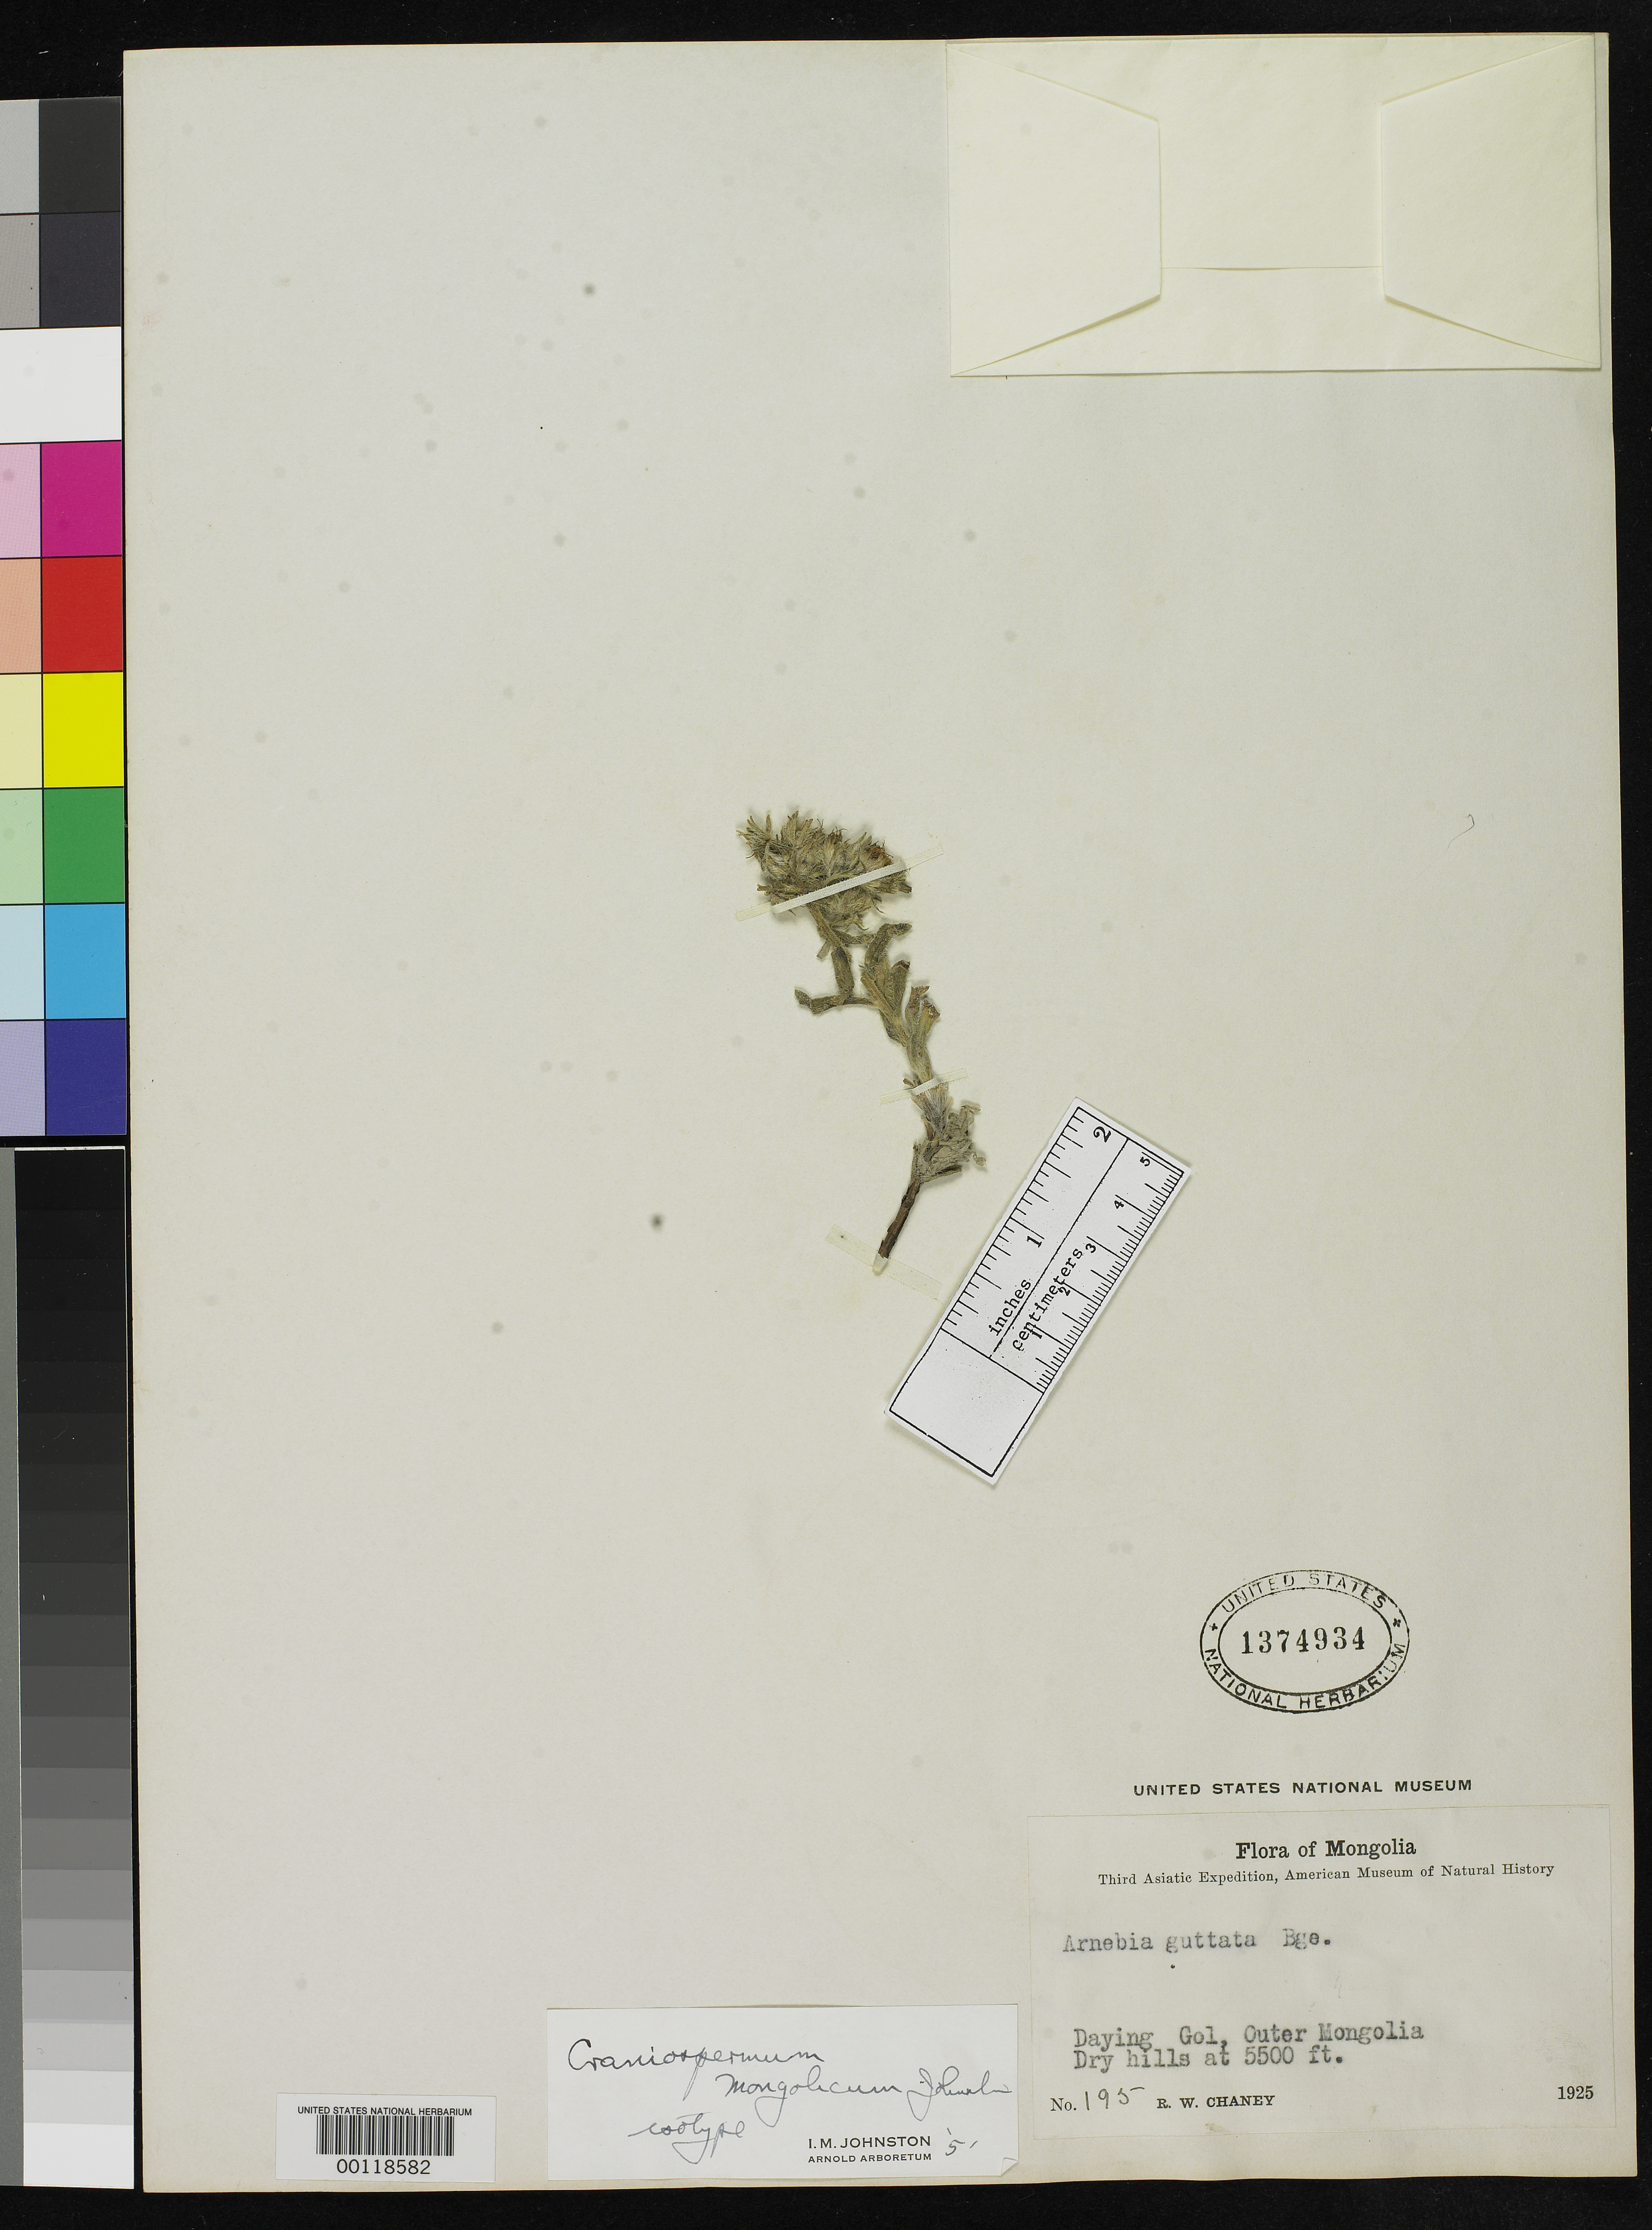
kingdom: Plantae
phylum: Tracheophyta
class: Magnoliopsida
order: Boraginales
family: Boraginaceae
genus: Craniospermum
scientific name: Craniospermum mongolicum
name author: I.M. Johnst.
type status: Isotype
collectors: R. Chaney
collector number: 195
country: Mongolia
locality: Daying Gol.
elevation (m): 5500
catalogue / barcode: US 1374934